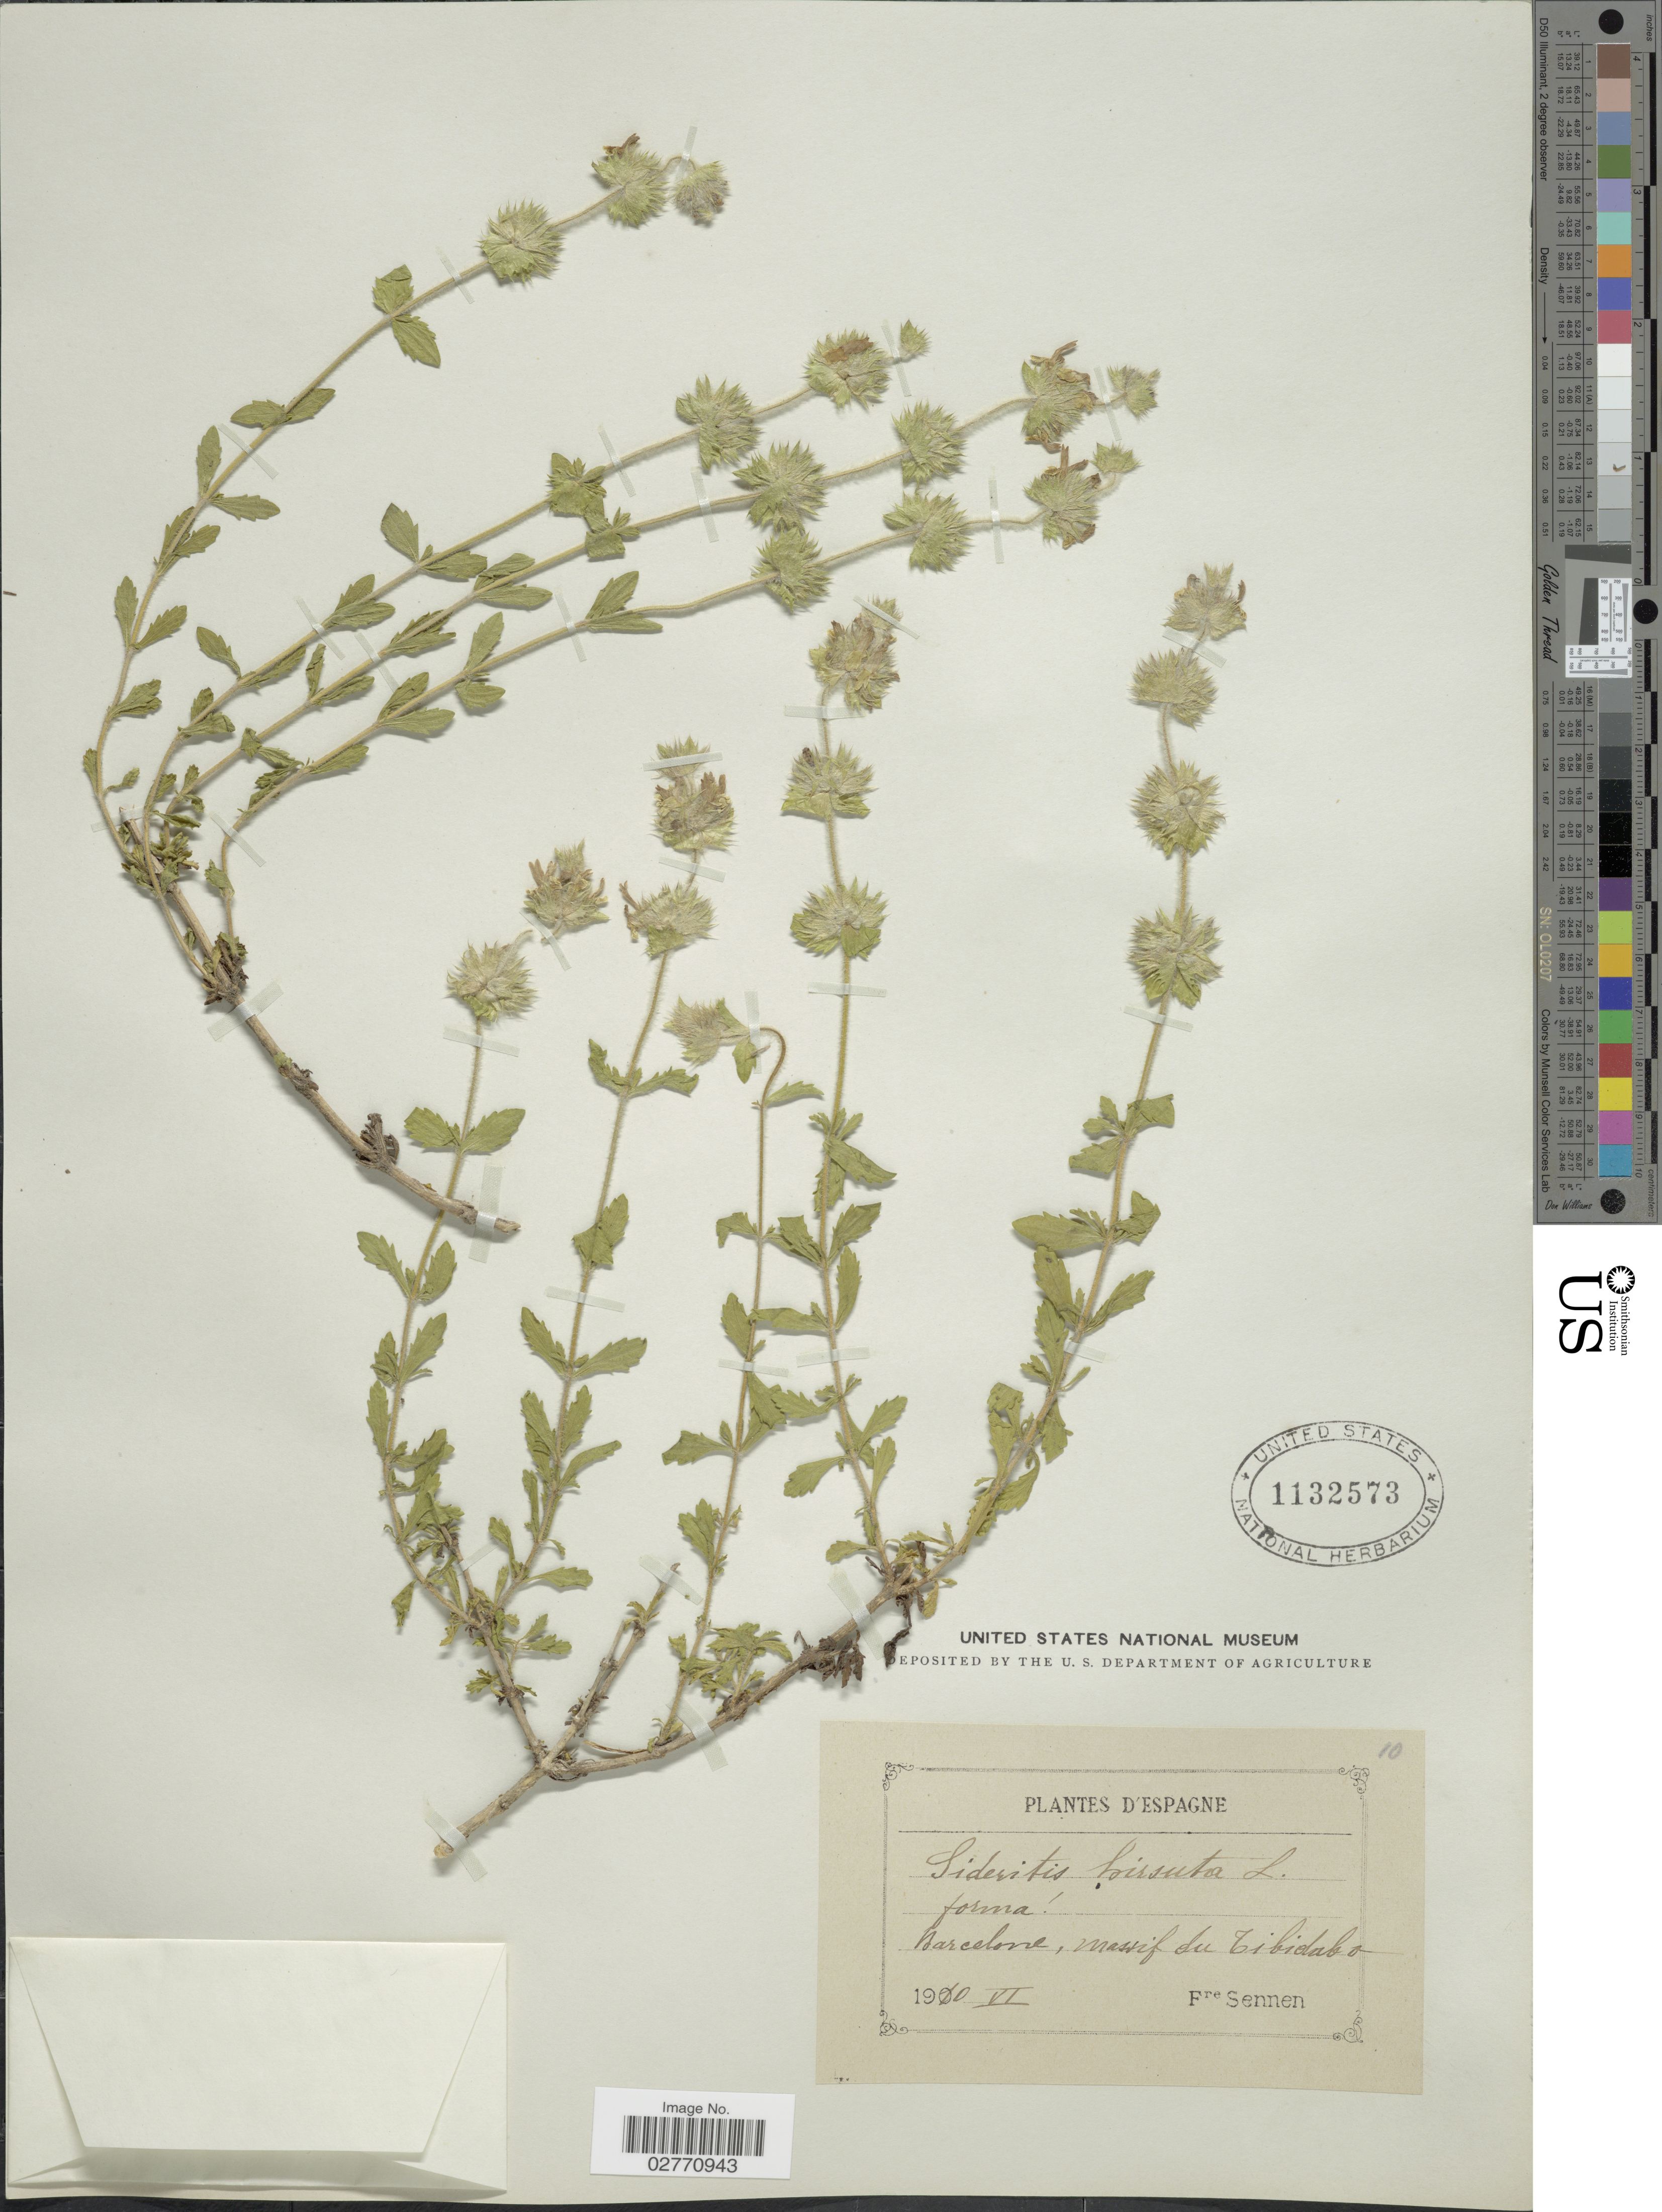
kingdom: Plantae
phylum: Tracheophyta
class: Magnoliopsida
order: Lamiales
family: Lamiaceae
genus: Sideritis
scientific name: Sideritis hirsuta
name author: L.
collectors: E. Sennen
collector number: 10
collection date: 1910-06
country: Spain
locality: D'Espagne. Barcelone, massif de Tibidabo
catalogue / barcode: US 1132573